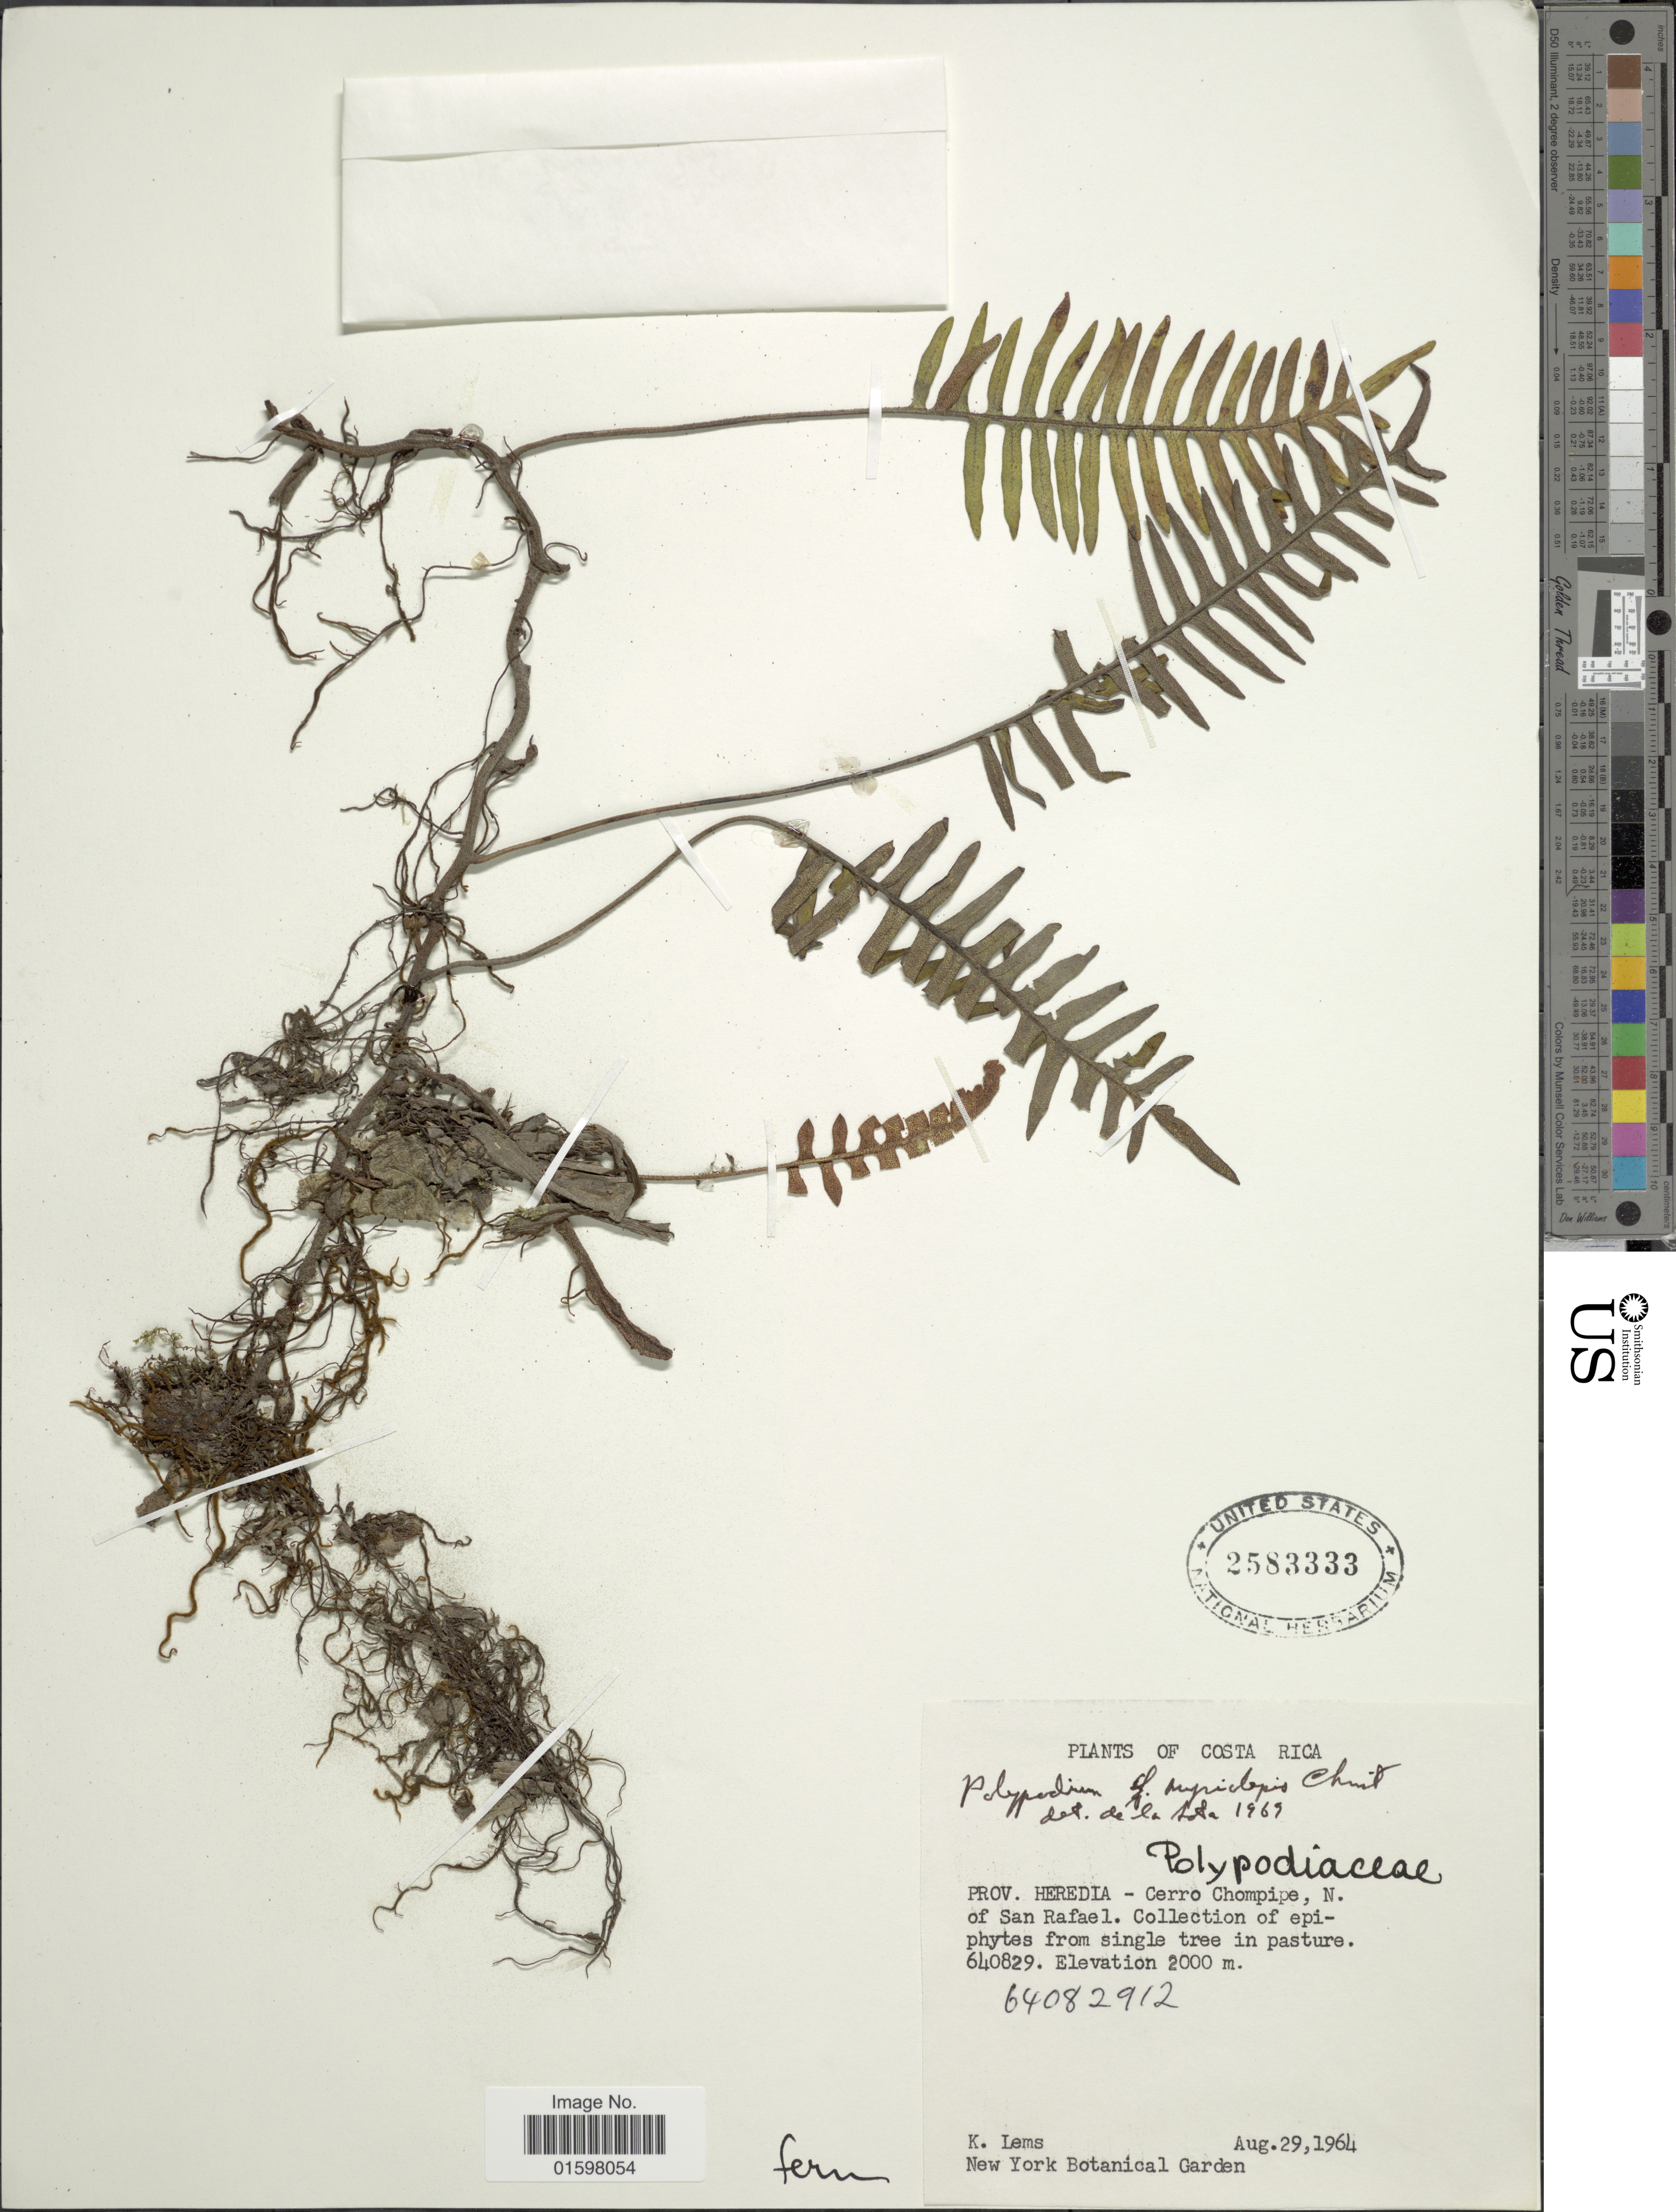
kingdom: Plantae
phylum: Tracheophyta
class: Polypodiopsida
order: Polypodiales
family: Polypodiaceae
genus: Pleopeltis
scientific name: Pleopeltis myriolepis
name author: (Christ) A.R. Sm. & Tejero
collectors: K. Lems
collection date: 1964-08-29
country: Costa Rica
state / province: Heredia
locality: Cerro Chompipe N. of San Rafael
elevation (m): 2000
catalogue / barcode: US 2583333